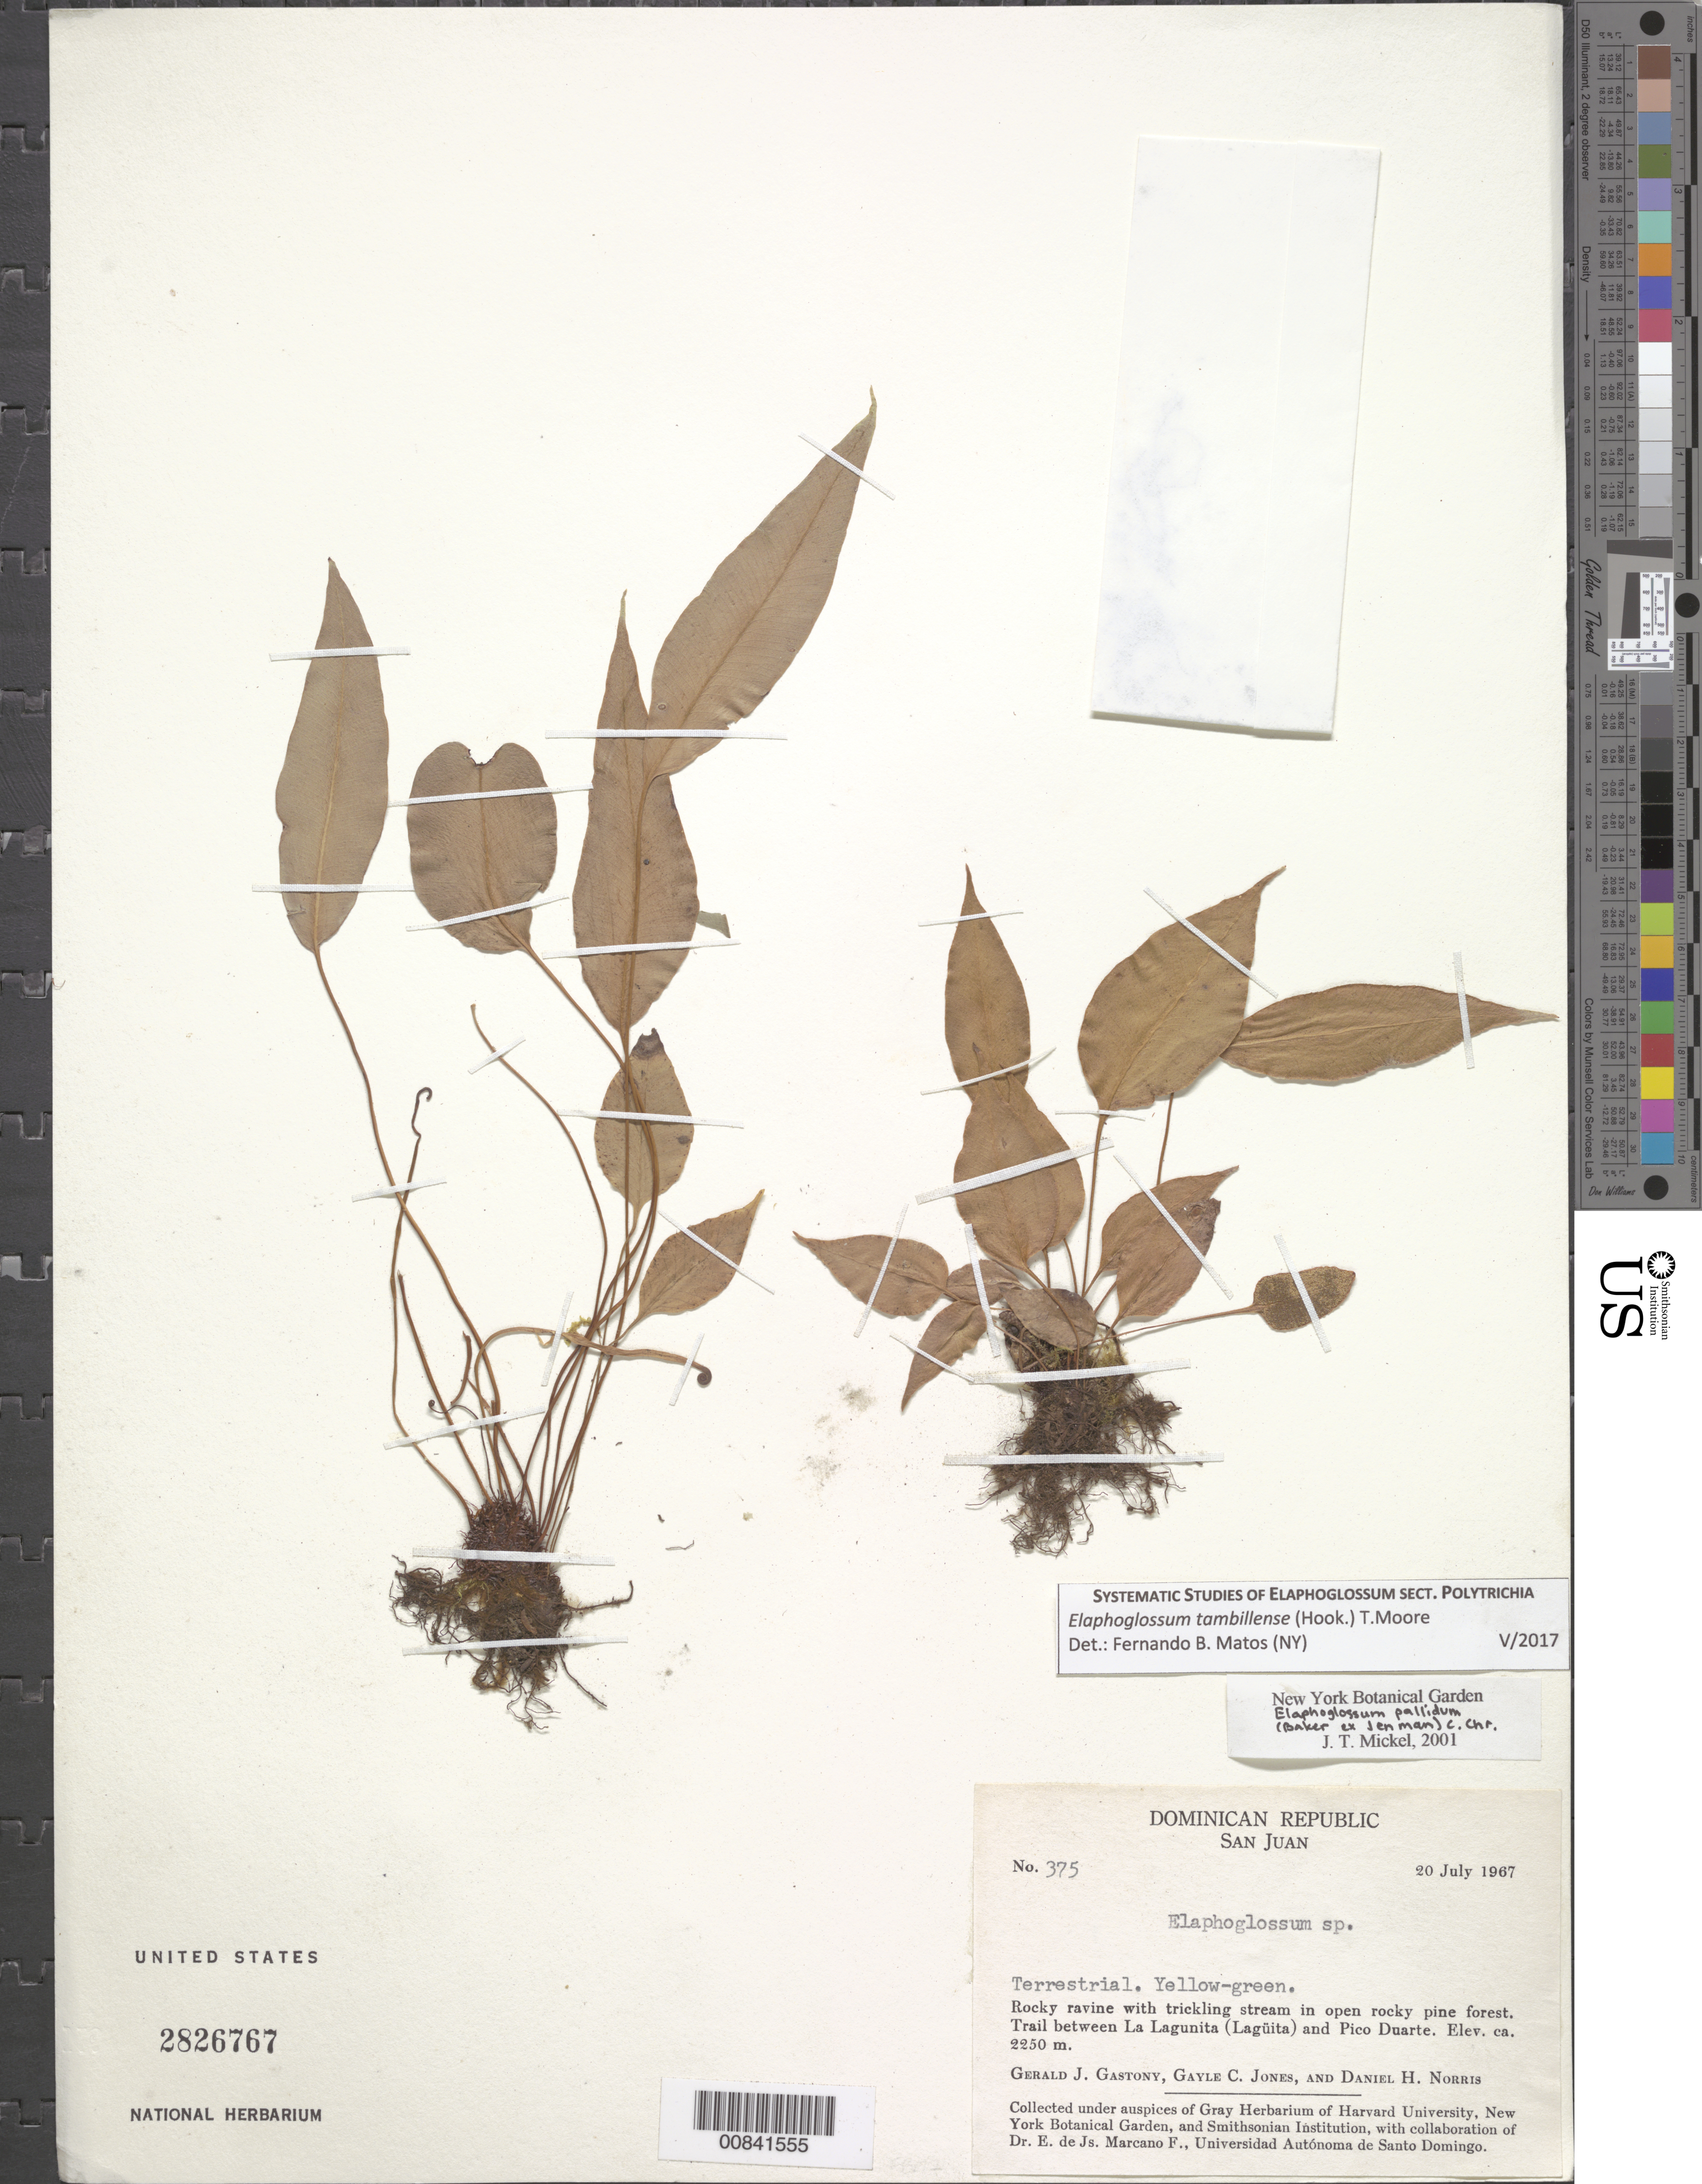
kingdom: Plantae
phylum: Tracheophyta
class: Polypodiopsida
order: Polypodiales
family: Dryopteridaceae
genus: Elaphoglossum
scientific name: Elaphoglossum pallidum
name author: (Baker & Jenman) C. Chr.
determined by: Mickel, J. T., (NY), New York Botanical Garden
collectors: G. Gastony, G. C. Jones & D. H. Norris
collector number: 375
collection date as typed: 20 Jul 1967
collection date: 1967-07-20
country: Dominican Republic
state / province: San Juan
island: Hispaniola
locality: La Lagunita (Lagüita) to Pico Duarte trail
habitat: Rocky ravine with trickling stream in open rocky pine forest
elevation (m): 2250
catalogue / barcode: US 2826767